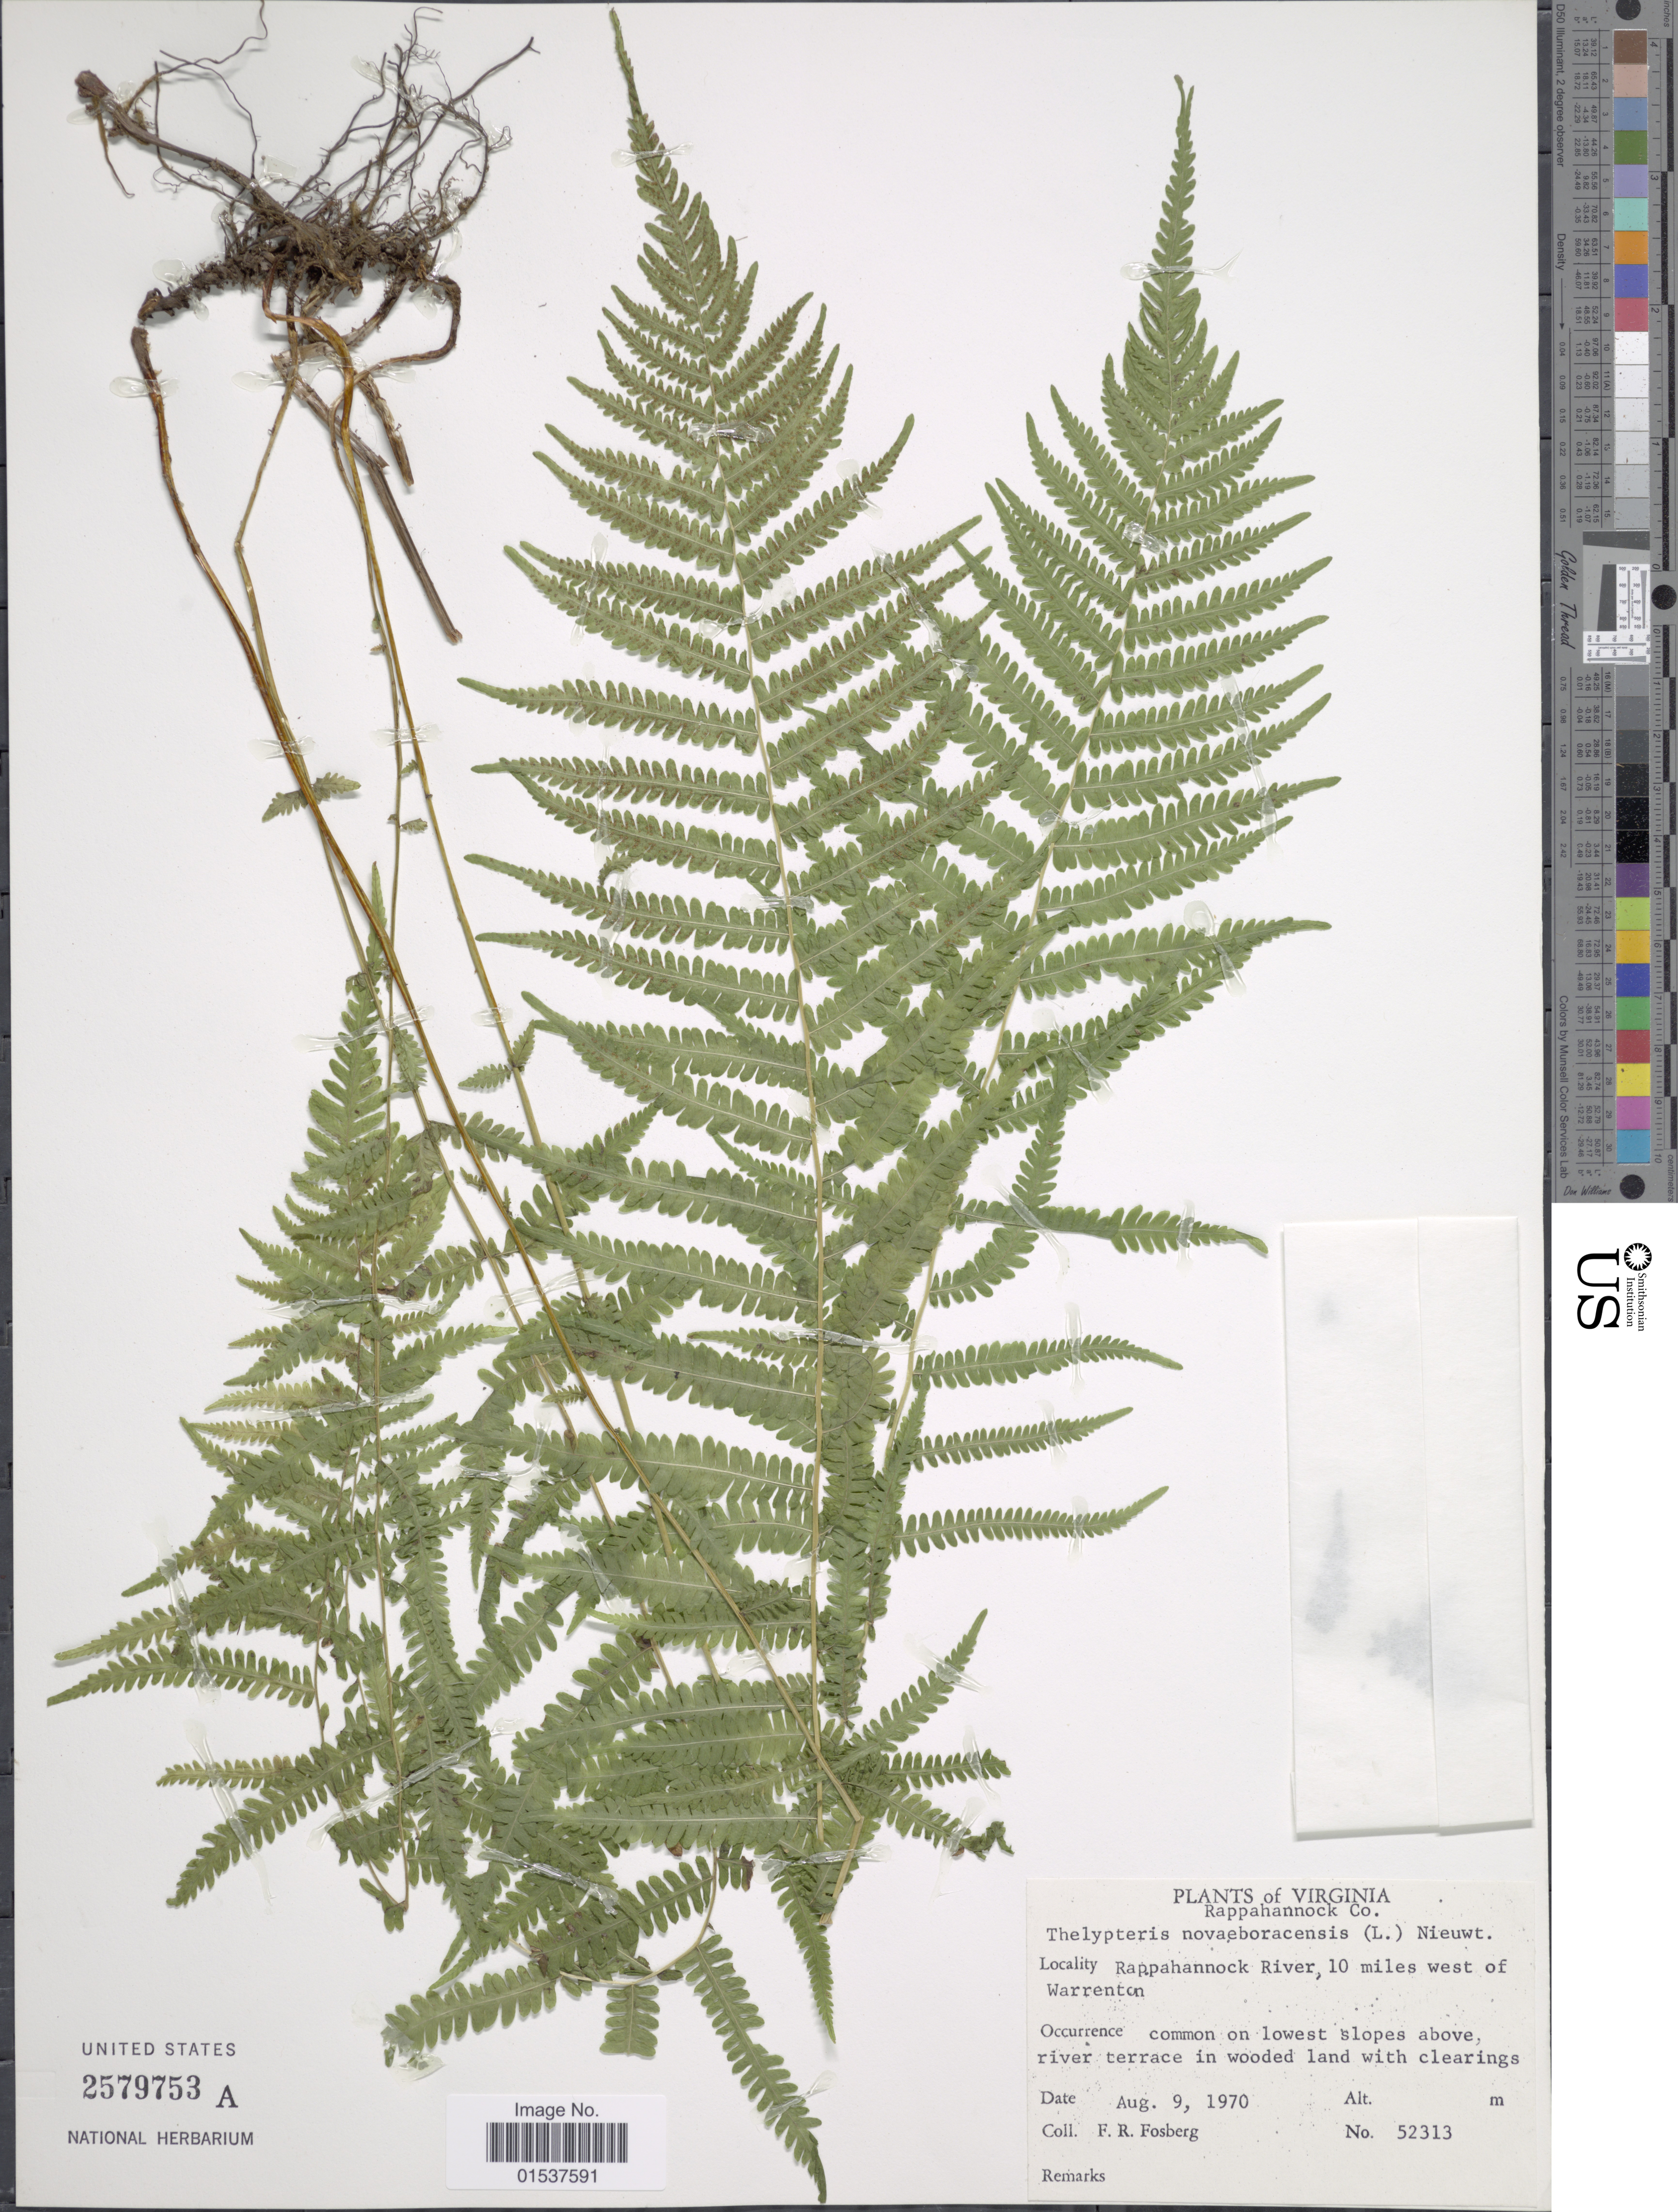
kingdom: Plantae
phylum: Tracheophyta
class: Polypodiopsida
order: Polypodiales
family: Thelypteridaceae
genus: Parathelypteris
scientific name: Parathelypteris noveboracensis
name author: (L.) Ching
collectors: F. R. Fosberg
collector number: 52313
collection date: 1970-08-09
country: United States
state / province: Virginia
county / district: Rappahannock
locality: Virginia, Rappahannock Co., Rappahannock River, 10 miles west of Warrenton.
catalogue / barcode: US 2579753A